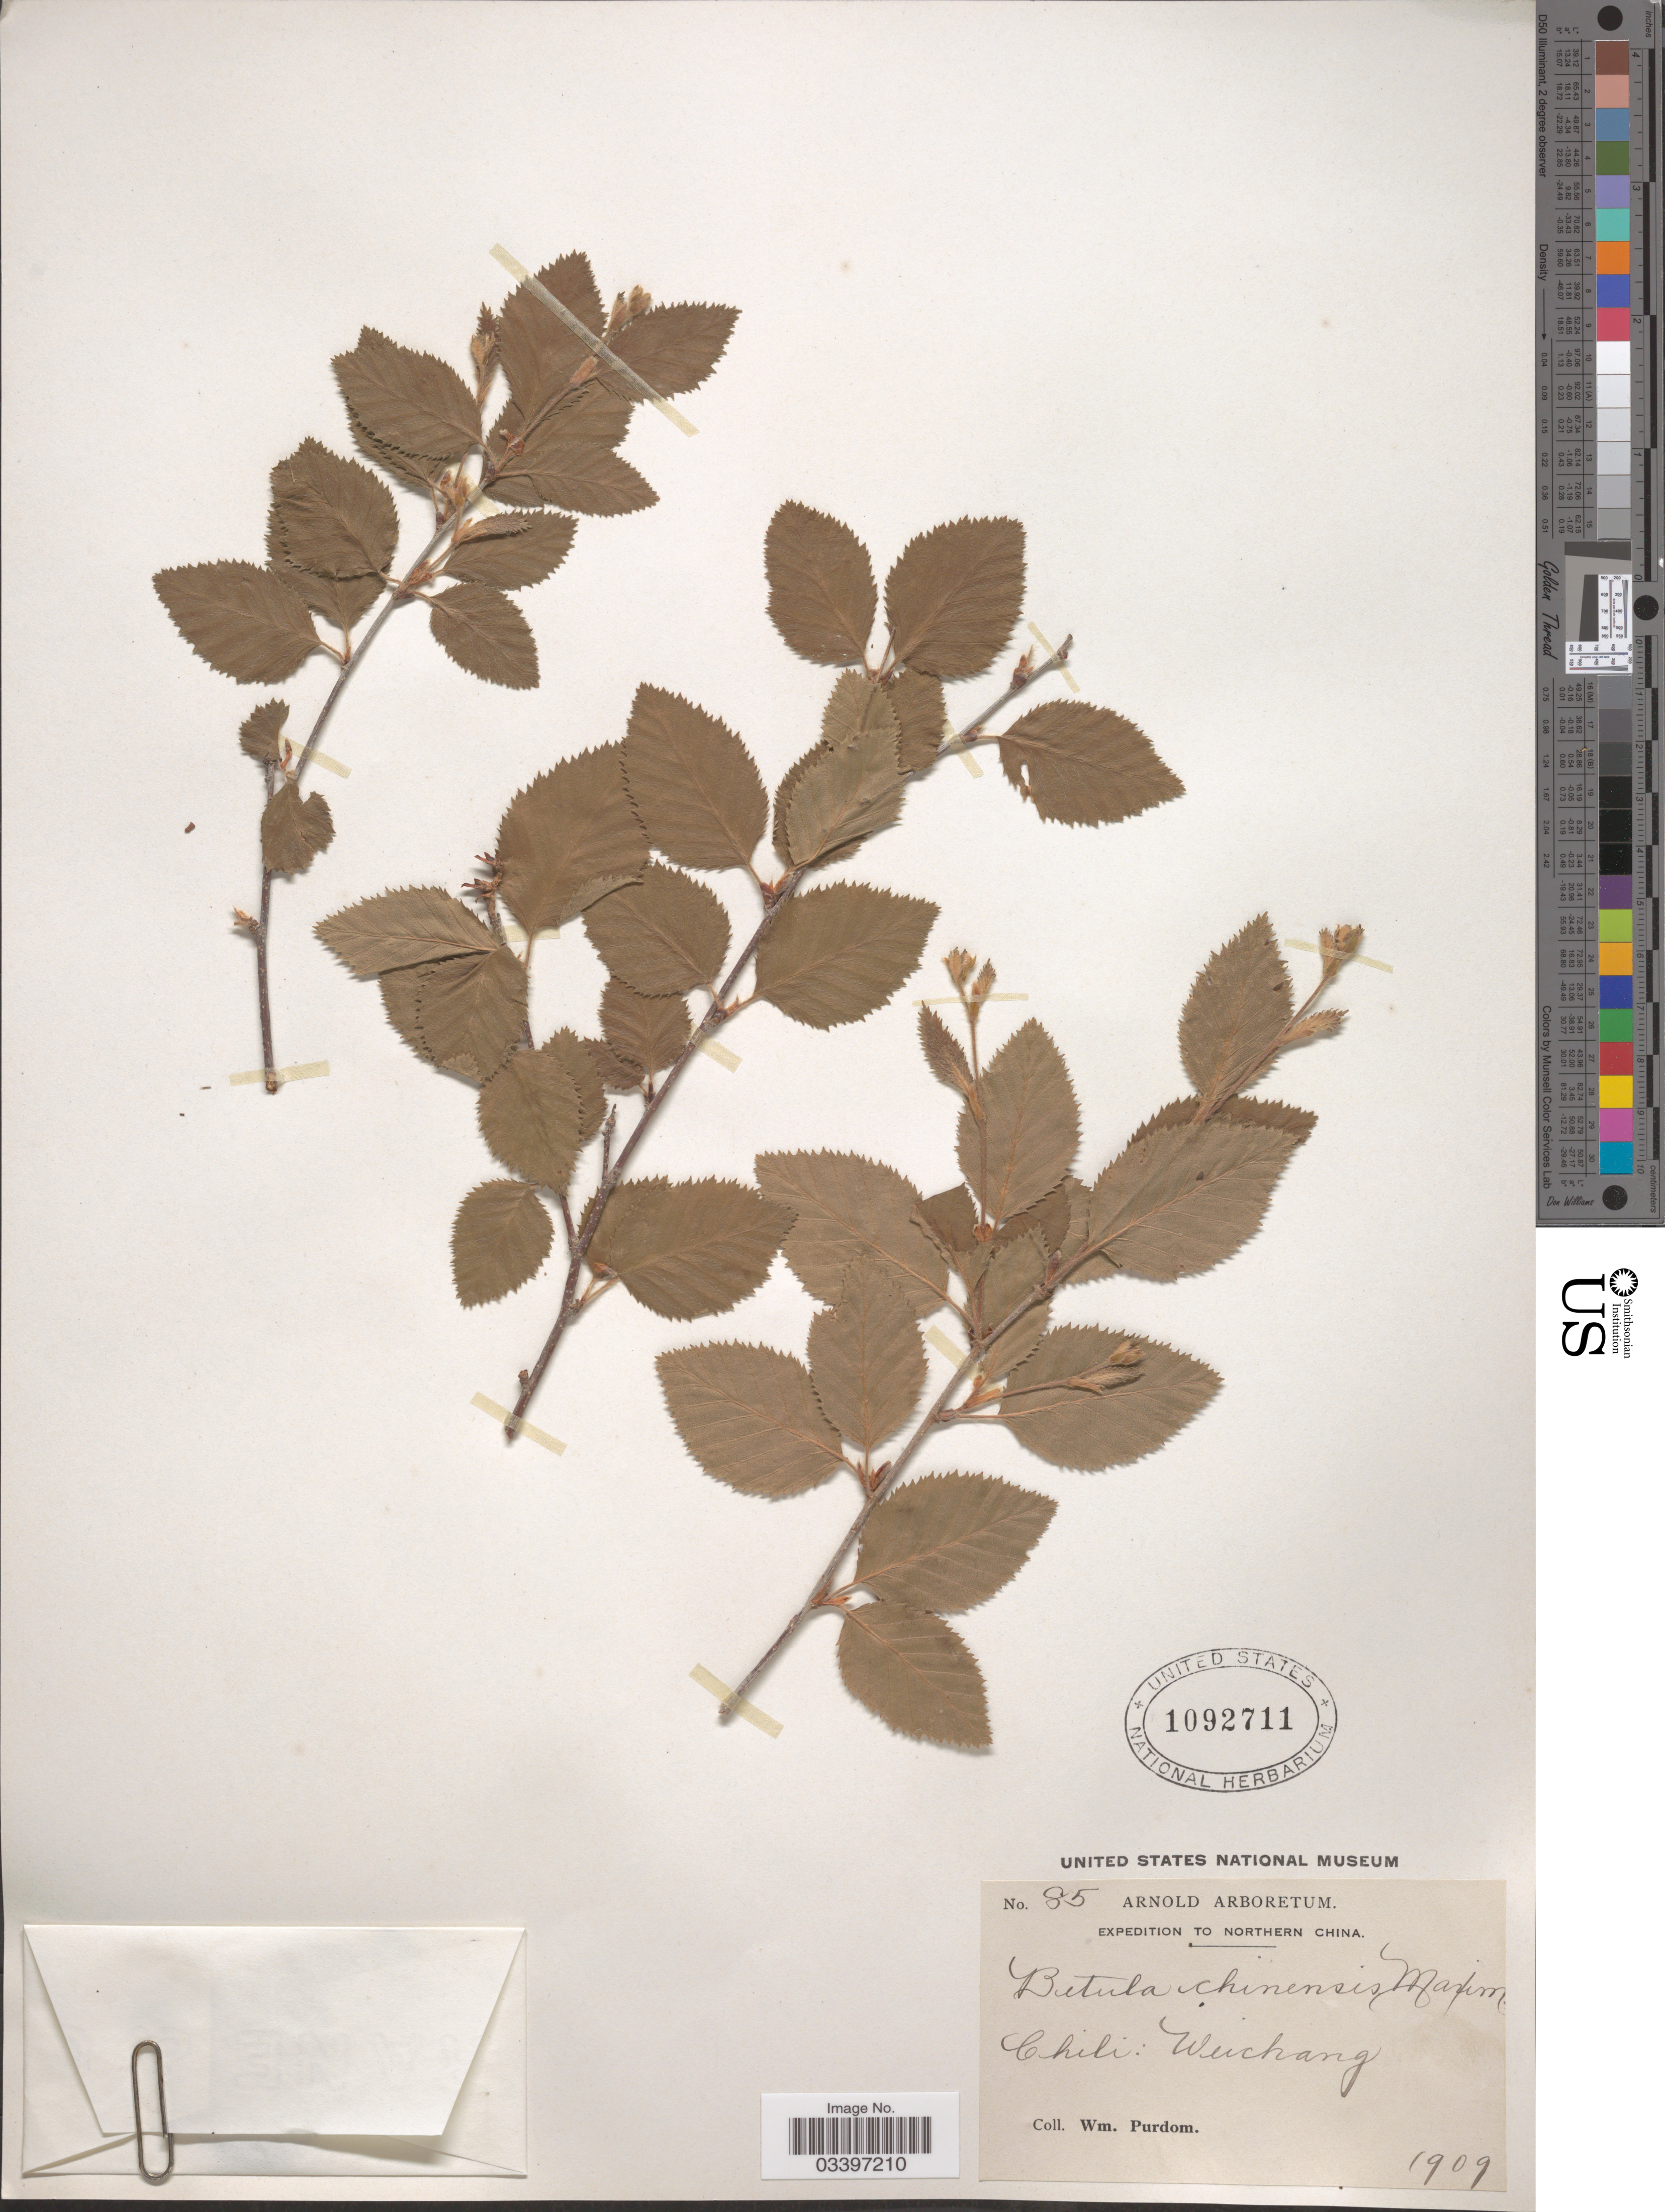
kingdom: Plantae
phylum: Tracheophyta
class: Magnoliopsida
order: Fagales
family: Betulaceae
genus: Betula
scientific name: Betula chinensis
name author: Maxim.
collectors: W. Purdom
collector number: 85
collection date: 1909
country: China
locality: Northern China. Chili: Weichang.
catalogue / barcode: US 1092711